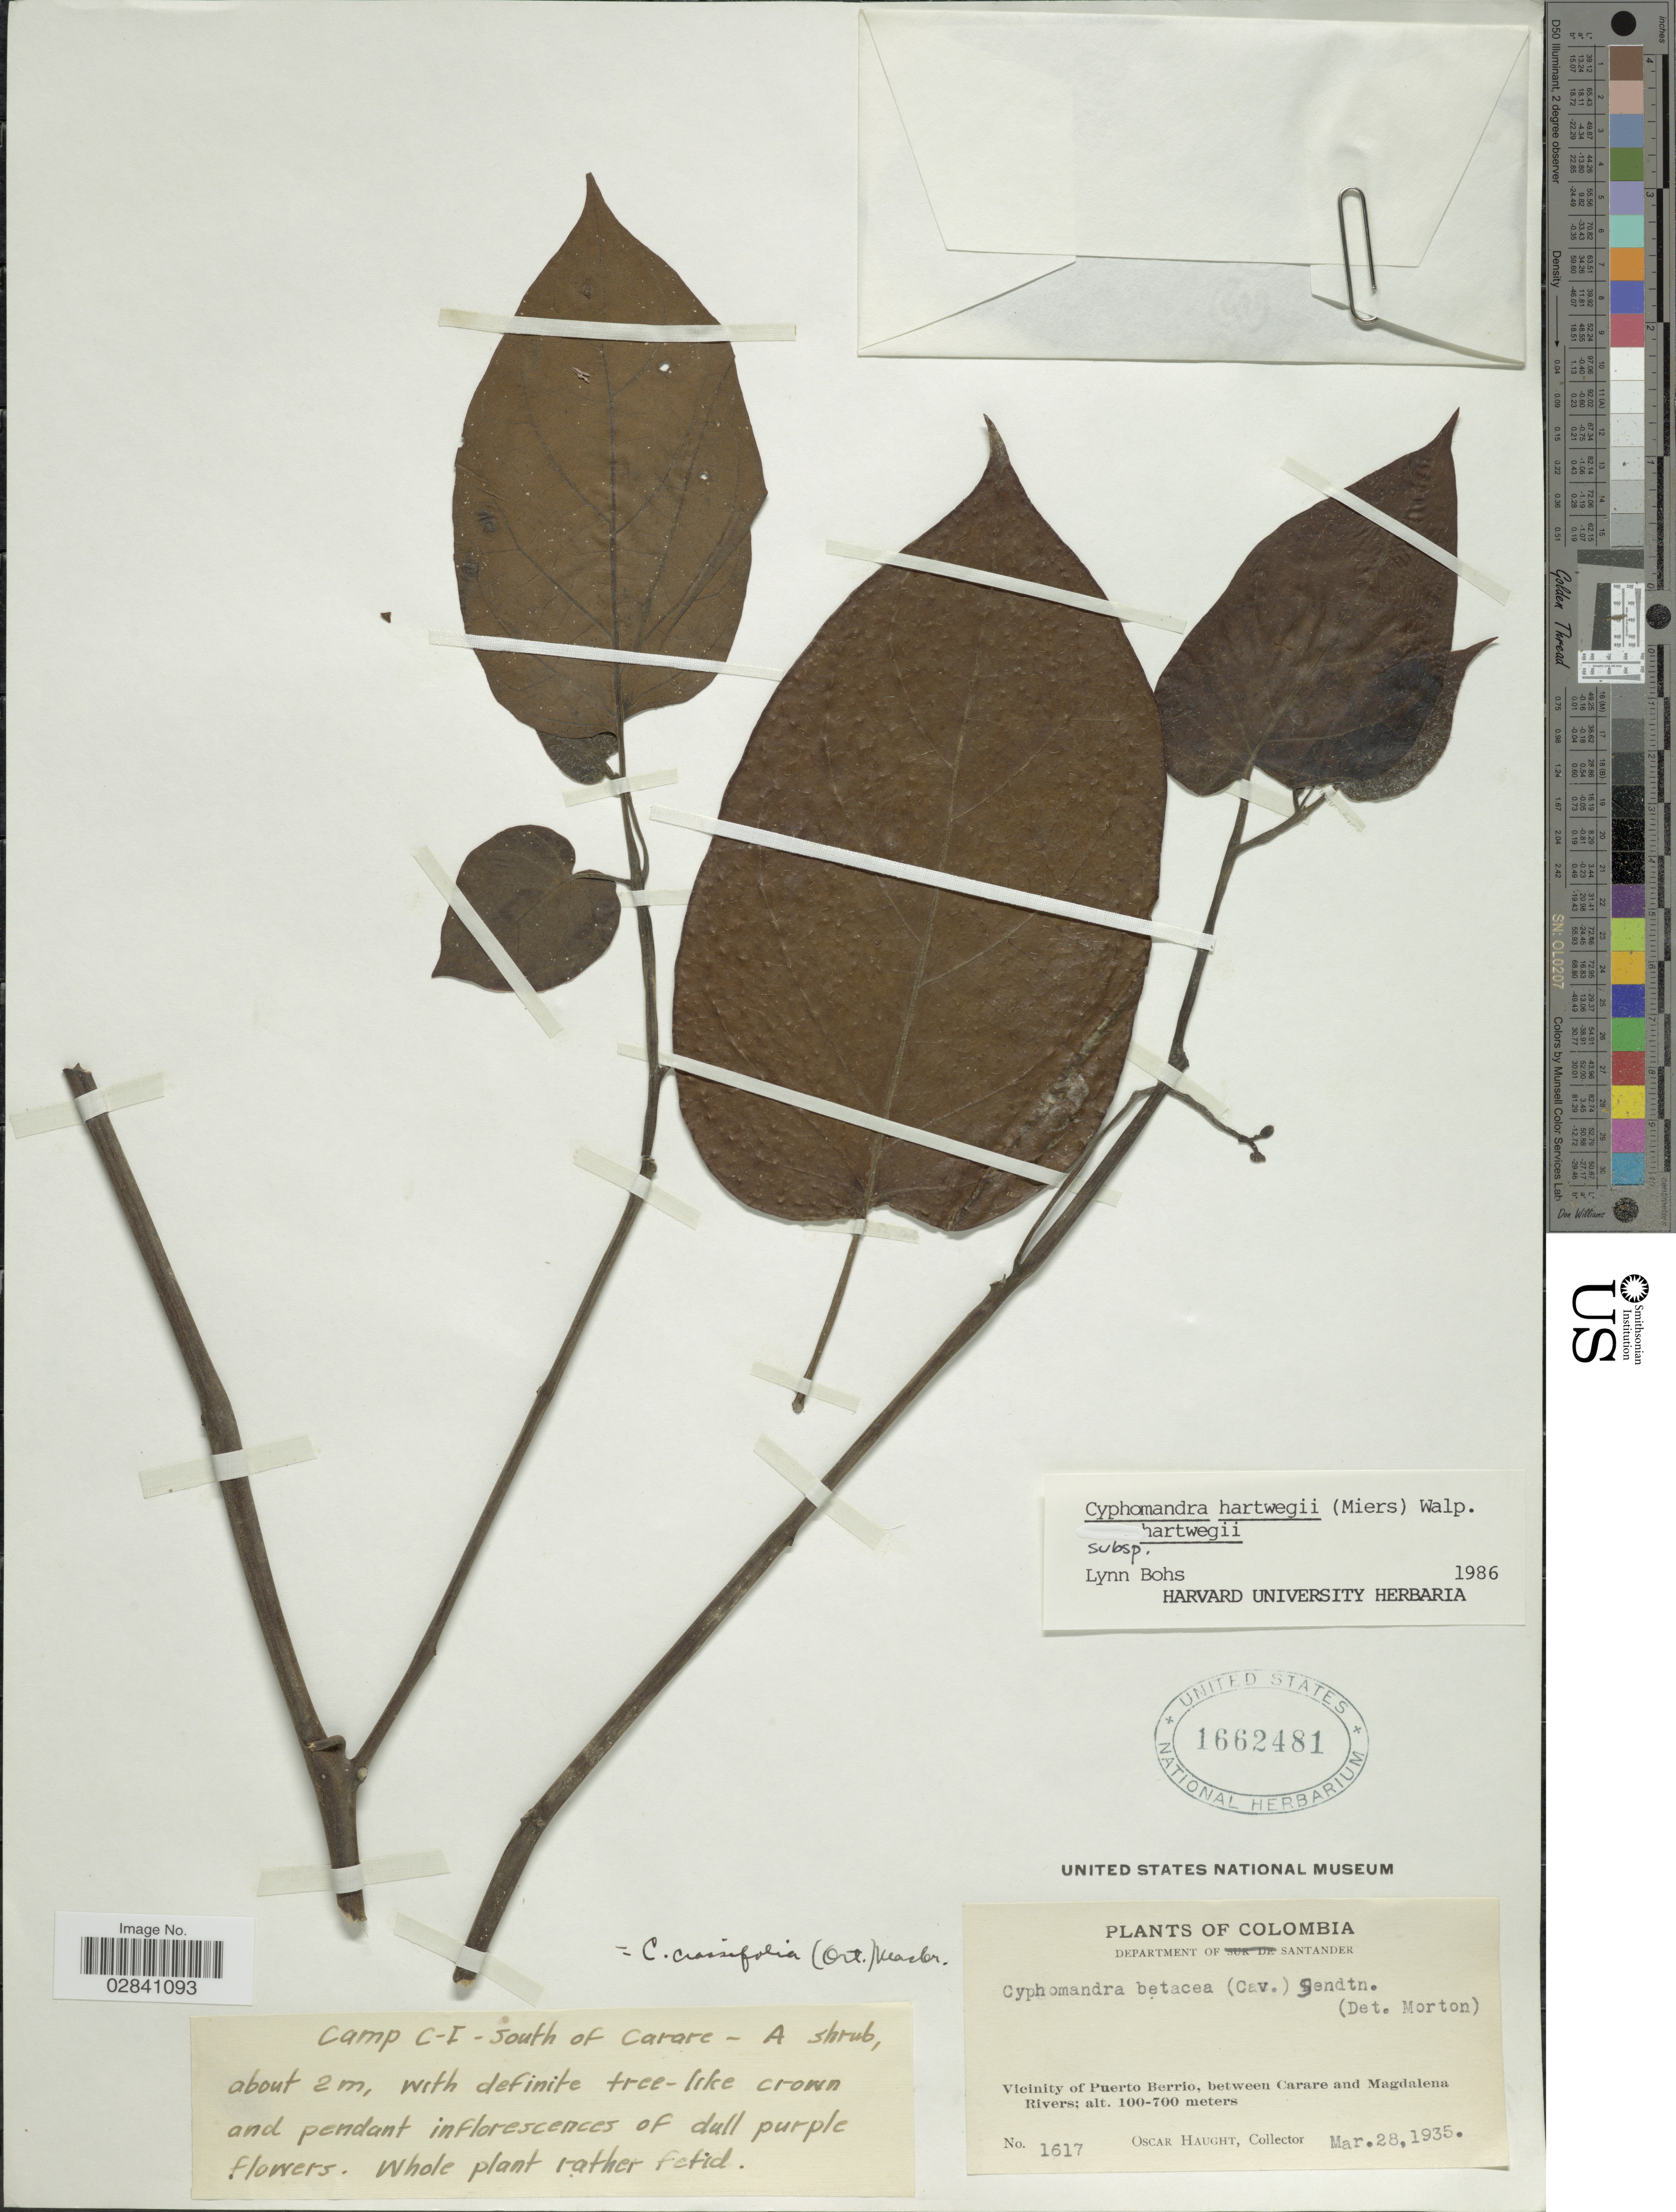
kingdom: Plantae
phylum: Tracheophyta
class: Magnoliopsida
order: Solanales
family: Solanaceae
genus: Cyphomandra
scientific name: Cyphomandra hartwegii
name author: (Miers) Sendtn. ex Walp.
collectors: O. Haught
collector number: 1617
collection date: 1935-03-28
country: Colombia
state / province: Santander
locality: Camp C- I- South of Carare. Department of Santander. Vicinity of Puerto Berrio, between Carare and Magdalena Rivers.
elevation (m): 100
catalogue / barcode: US 1662481